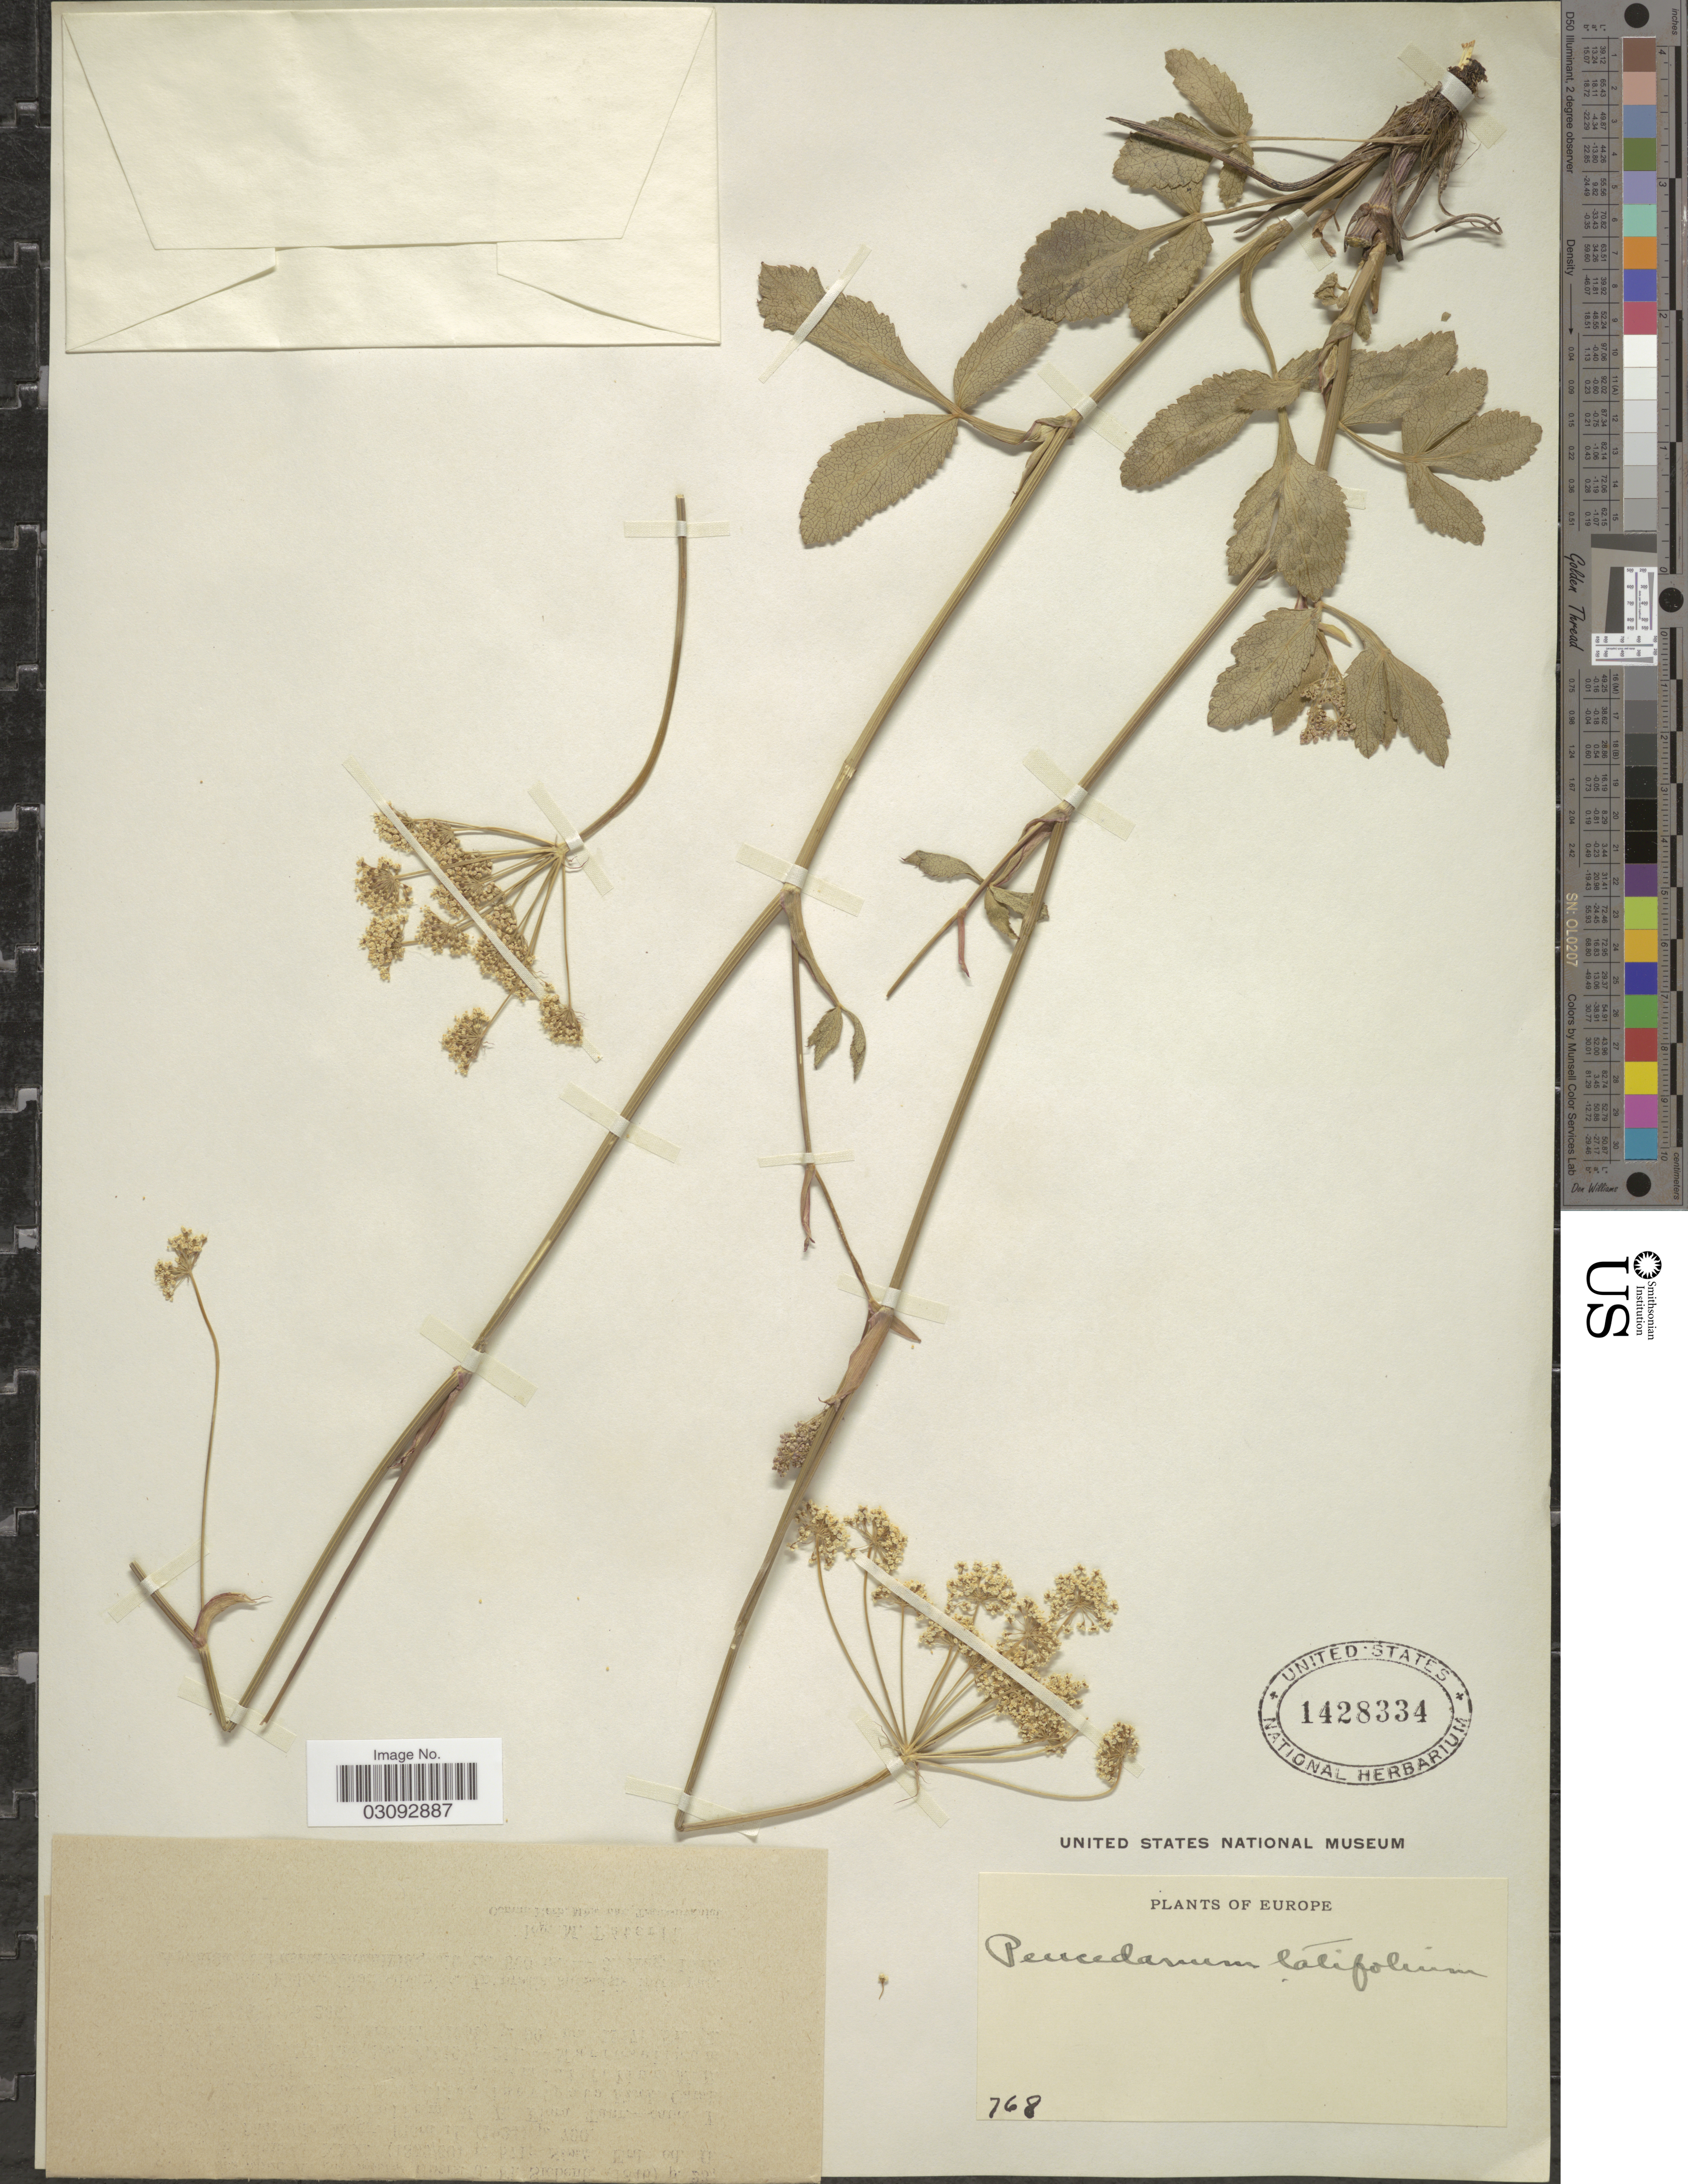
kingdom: Plantae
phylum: Tracheophyta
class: Magnoliopsida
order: Apiales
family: Apiaceae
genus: Peucedanum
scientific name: Peucedanum latifolium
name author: (M. Bieb.) DC.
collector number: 768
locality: Europe.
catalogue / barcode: US 1428334